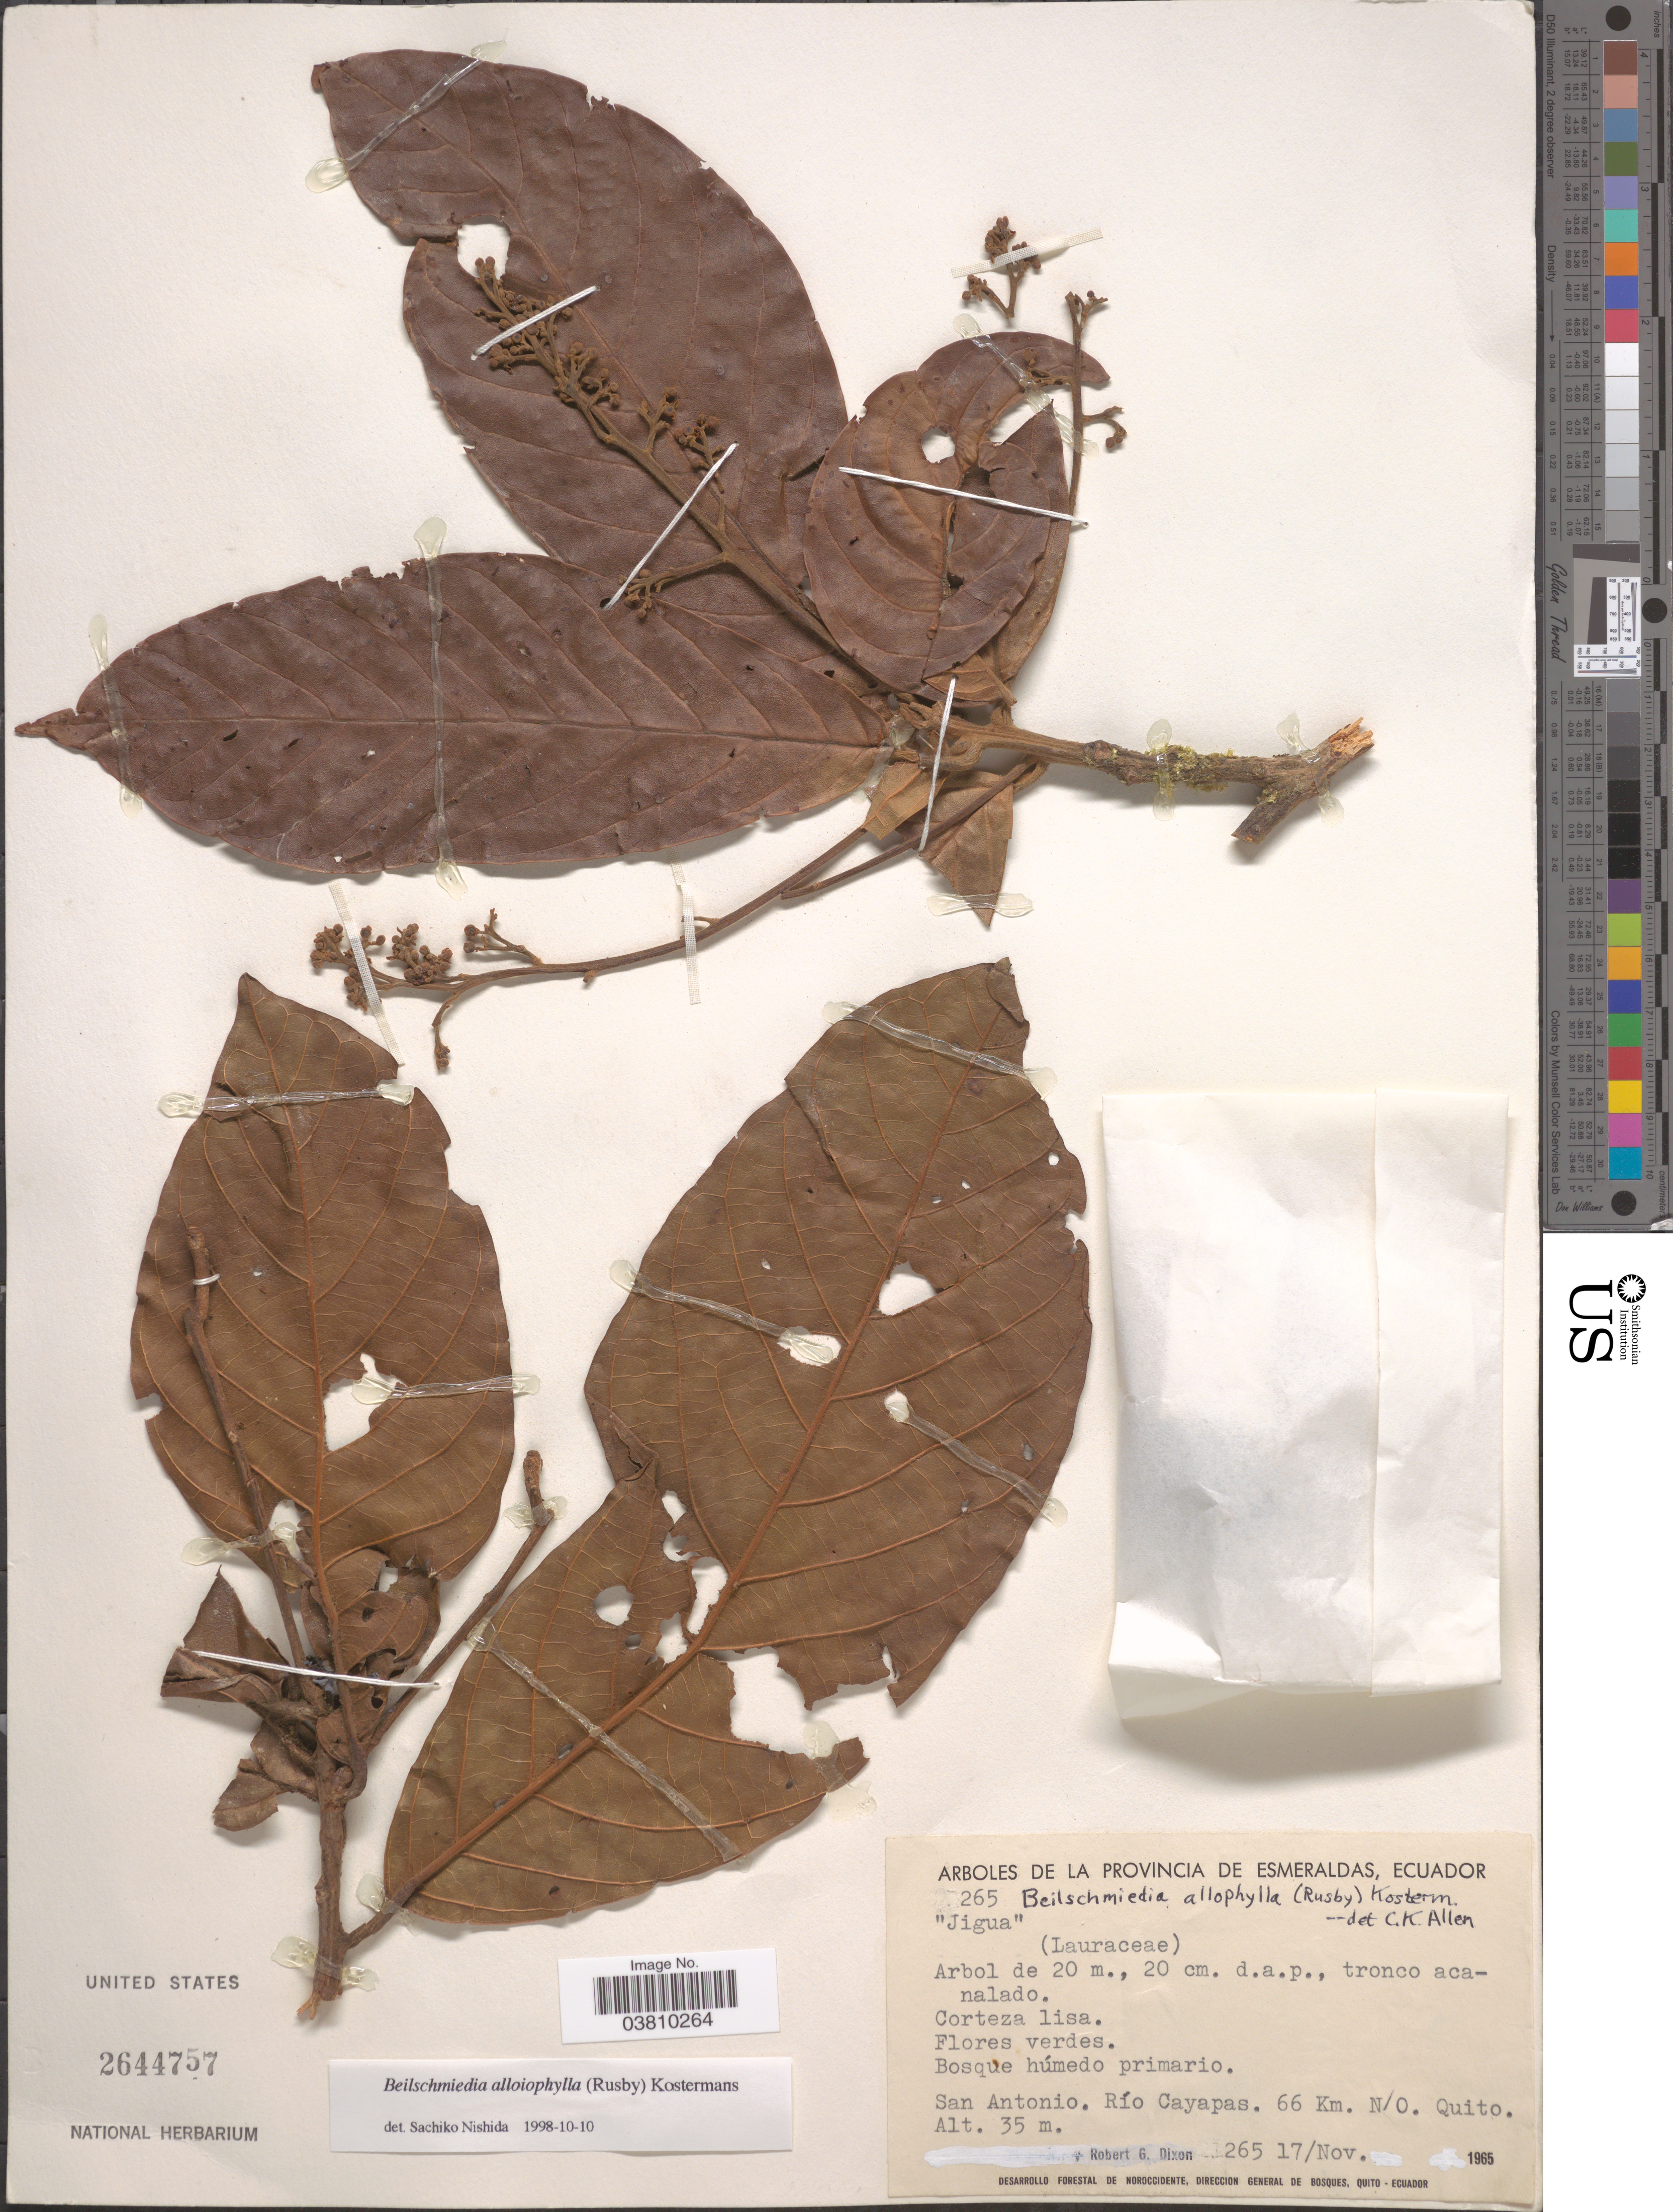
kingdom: Plantae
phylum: Tracheophyta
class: Magnoliopsida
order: Laurales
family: Lauraceae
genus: Beilschmiedia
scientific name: Beilschmiedia alloiophylla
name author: (Rusby) Kosterm.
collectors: R. G. Dixon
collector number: !265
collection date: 1965-11-17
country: Ecuador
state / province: Esmeraldas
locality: San Antonio. Río Cayapas. 66 Km. N/O. Quito.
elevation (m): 35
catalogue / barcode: US 2644757